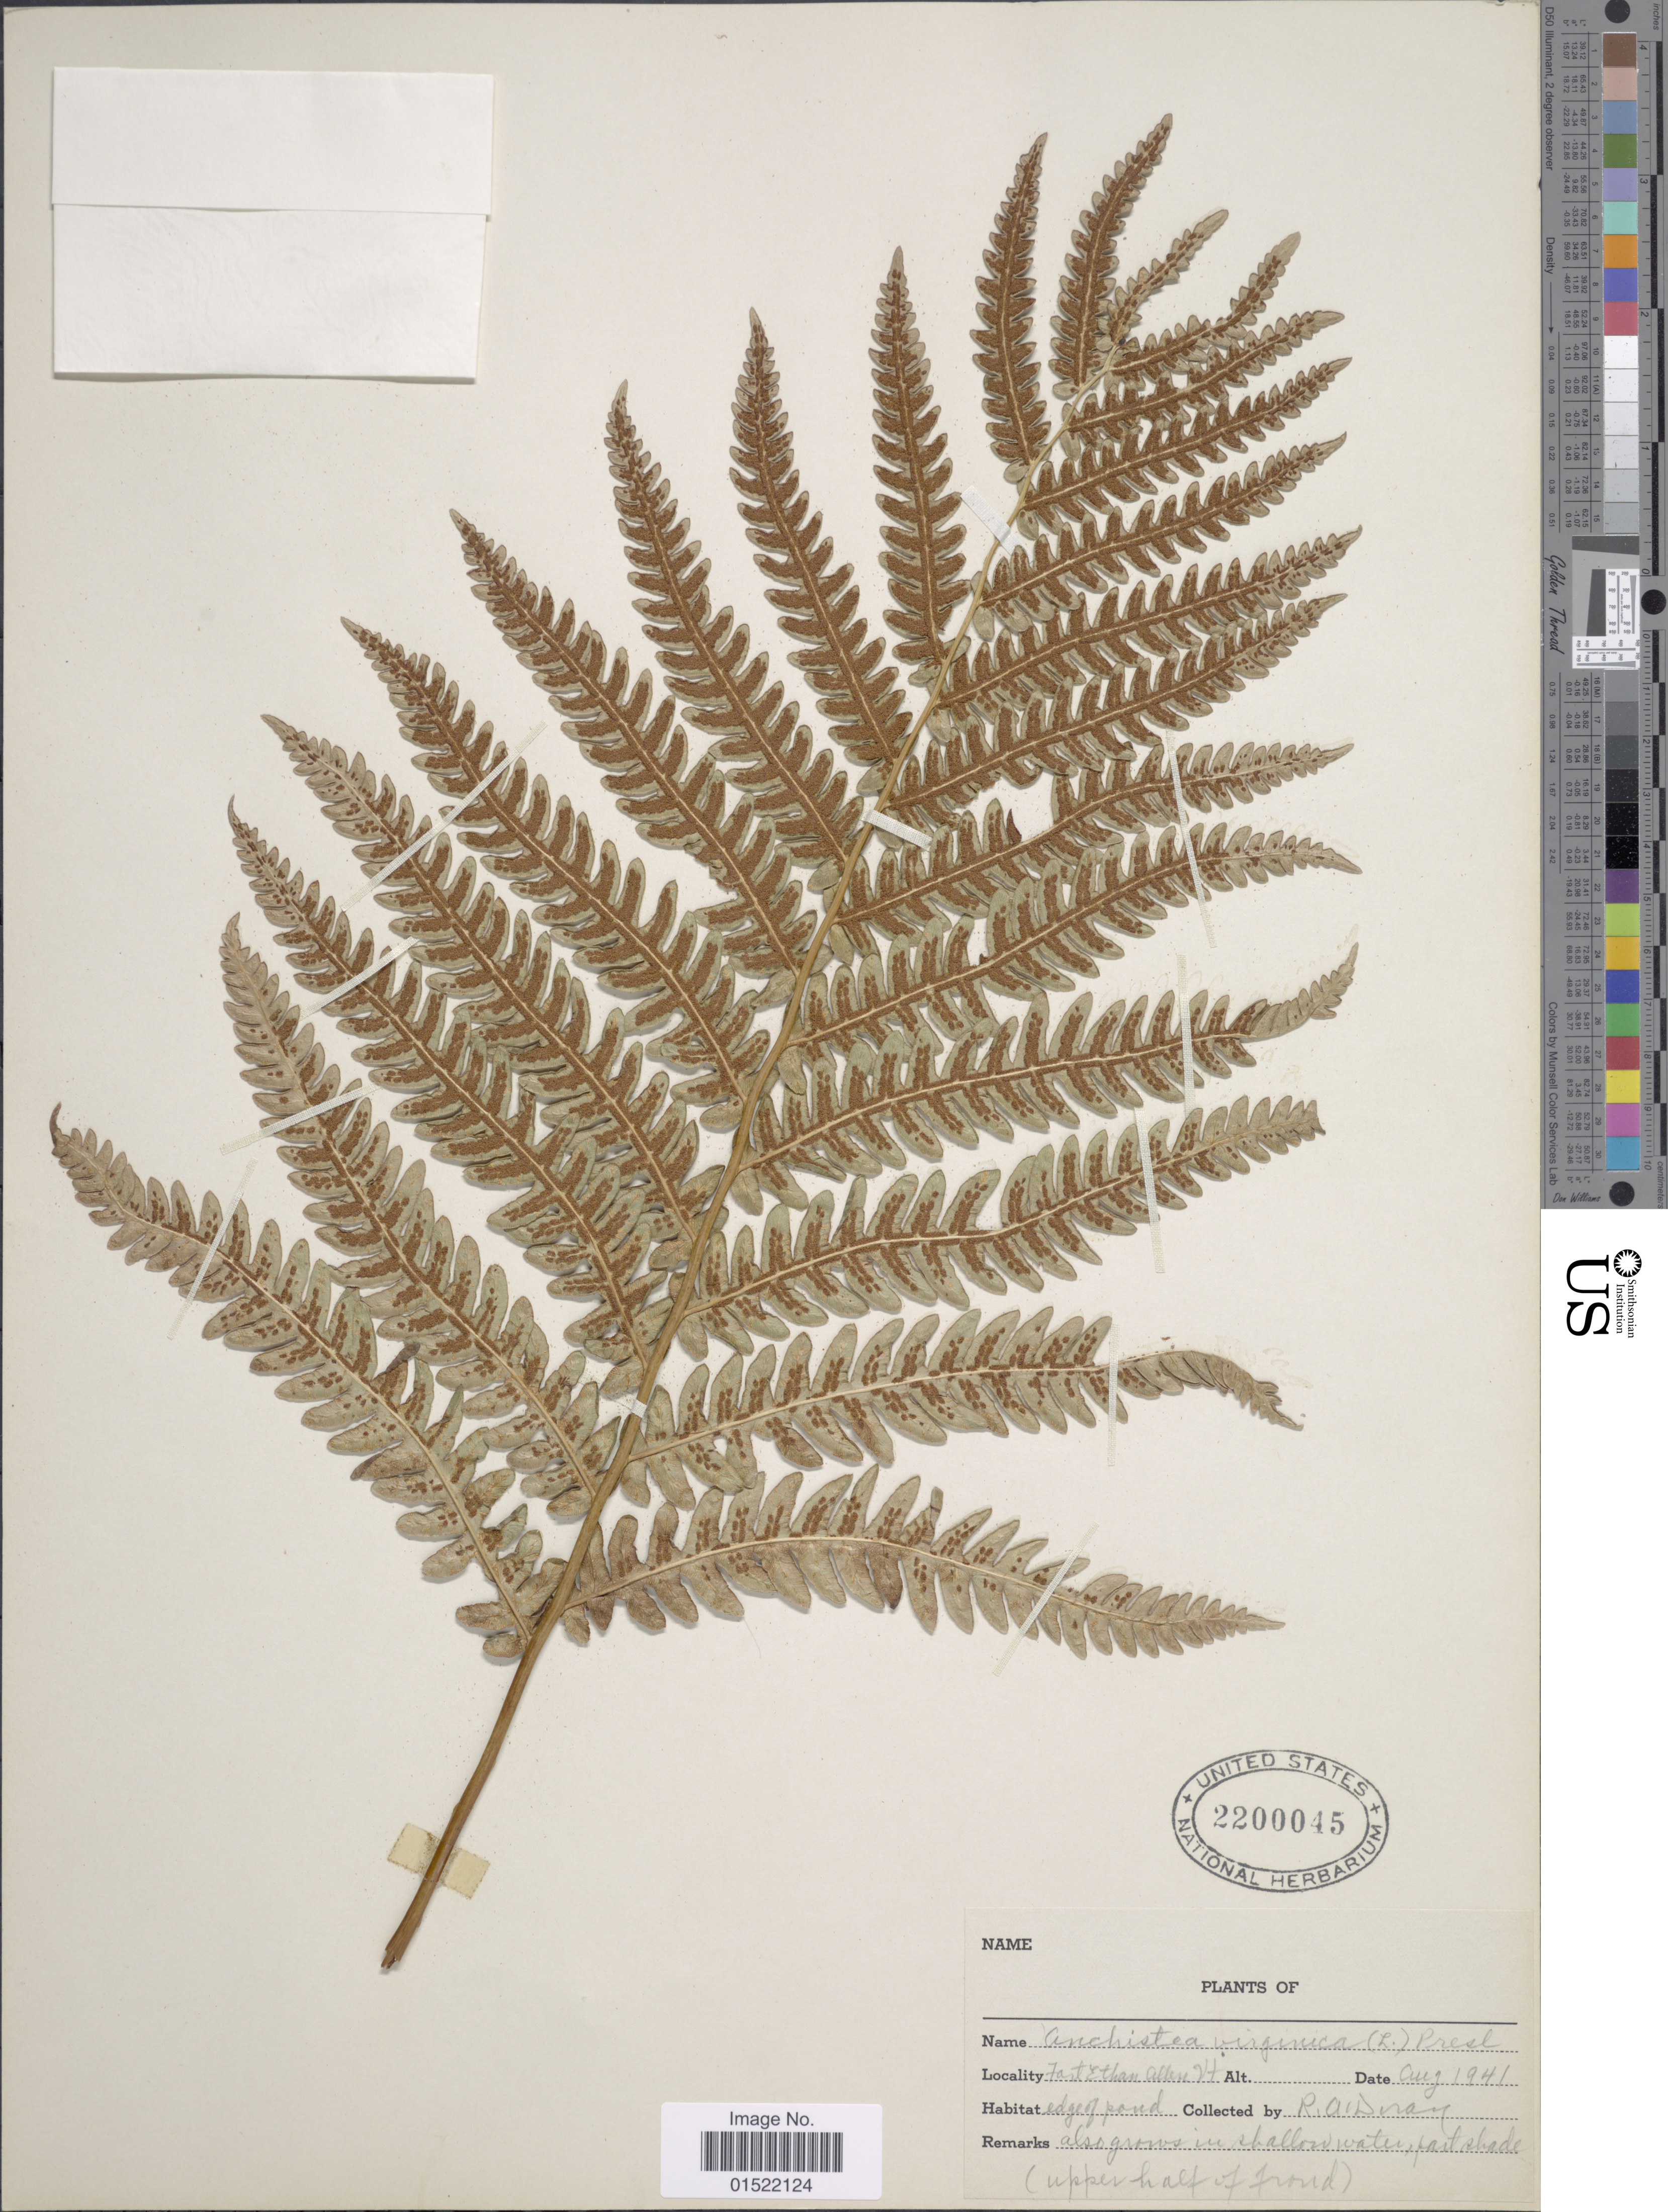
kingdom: Plantae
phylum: Tracheophyta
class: Polypodiopsida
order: Polypodiales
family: Blechnaceae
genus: Woodwardia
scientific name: Woodwardia virginica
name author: (L.) R.M. Sm.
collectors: R. Doray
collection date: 1941-08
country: United States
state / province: Vermont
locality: Fast Ethan Allen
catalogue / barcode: US 2200045